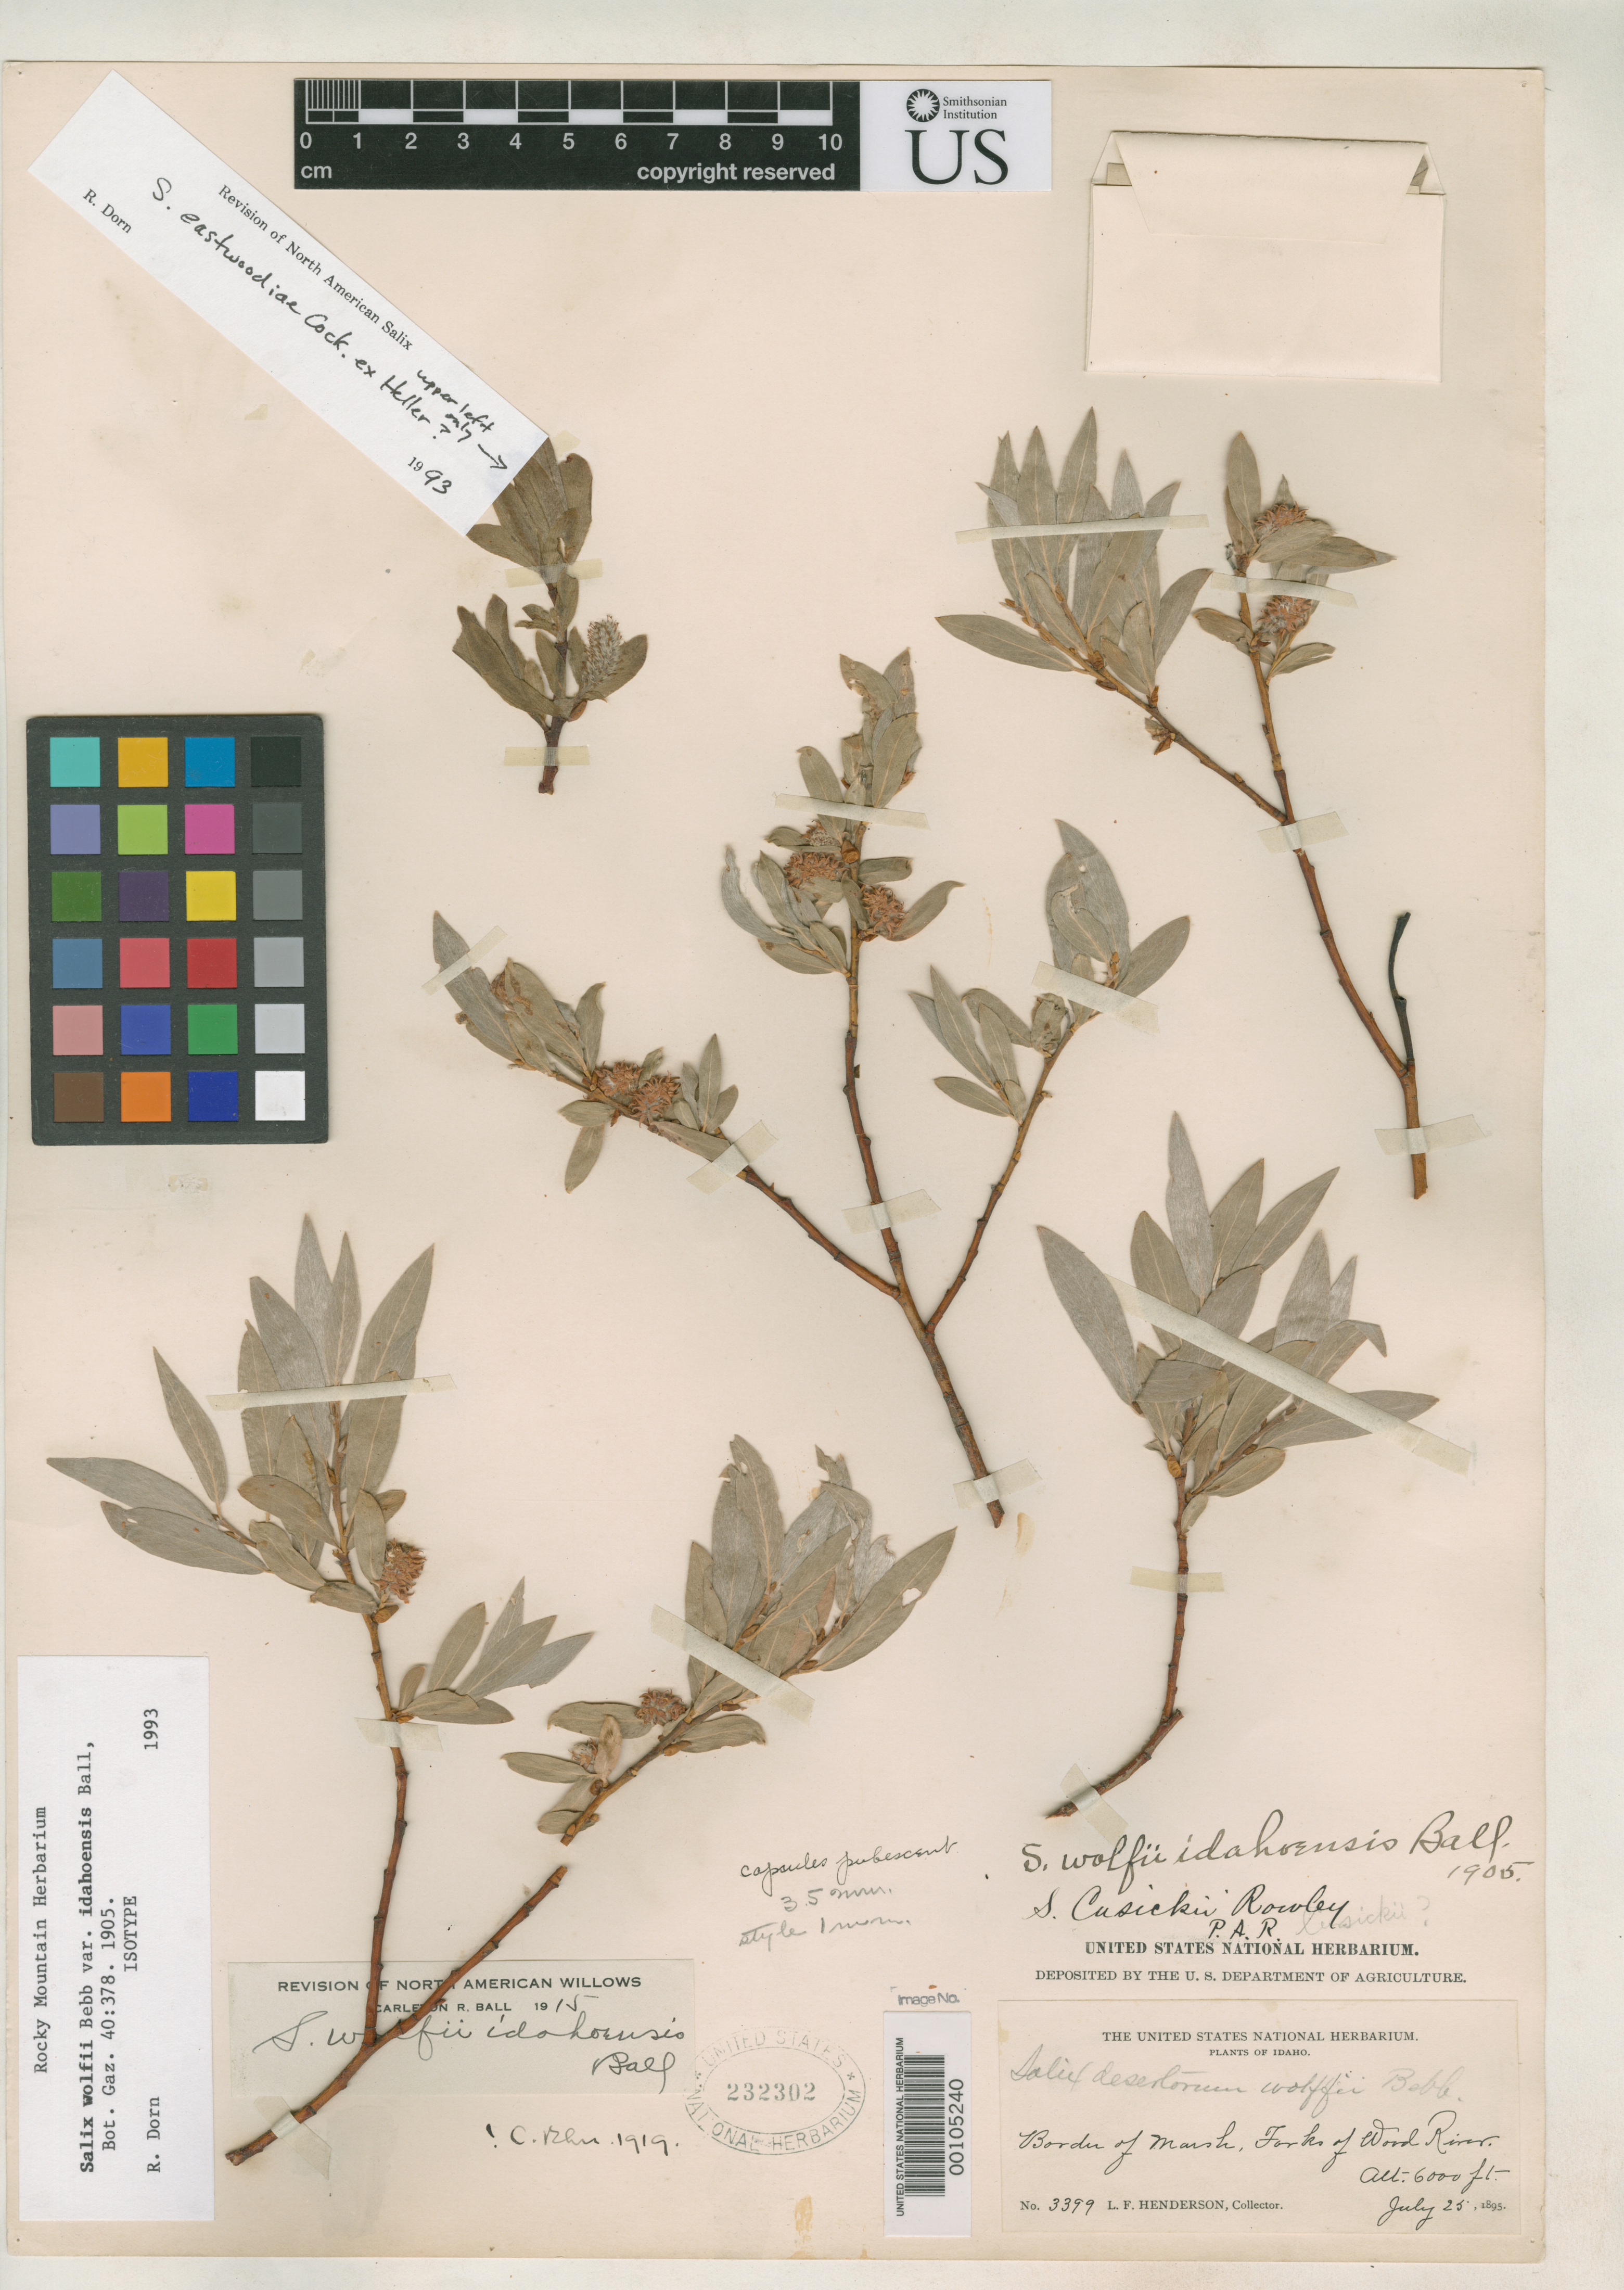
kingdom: Plantae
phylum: Tracheophyta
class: Magnoliopsida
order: Malpighiales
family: Salicaceae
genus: Salix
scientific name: Salix wolfii var. idahoensis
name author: C.R. Ball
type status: Type Collection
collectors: L. F. Henderson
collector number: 3399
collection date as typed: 25 Jul 1895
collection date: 1895-07-25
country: United States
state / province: Idaho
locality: Forks of Wood River.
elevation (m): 1829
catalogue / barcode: US 232302